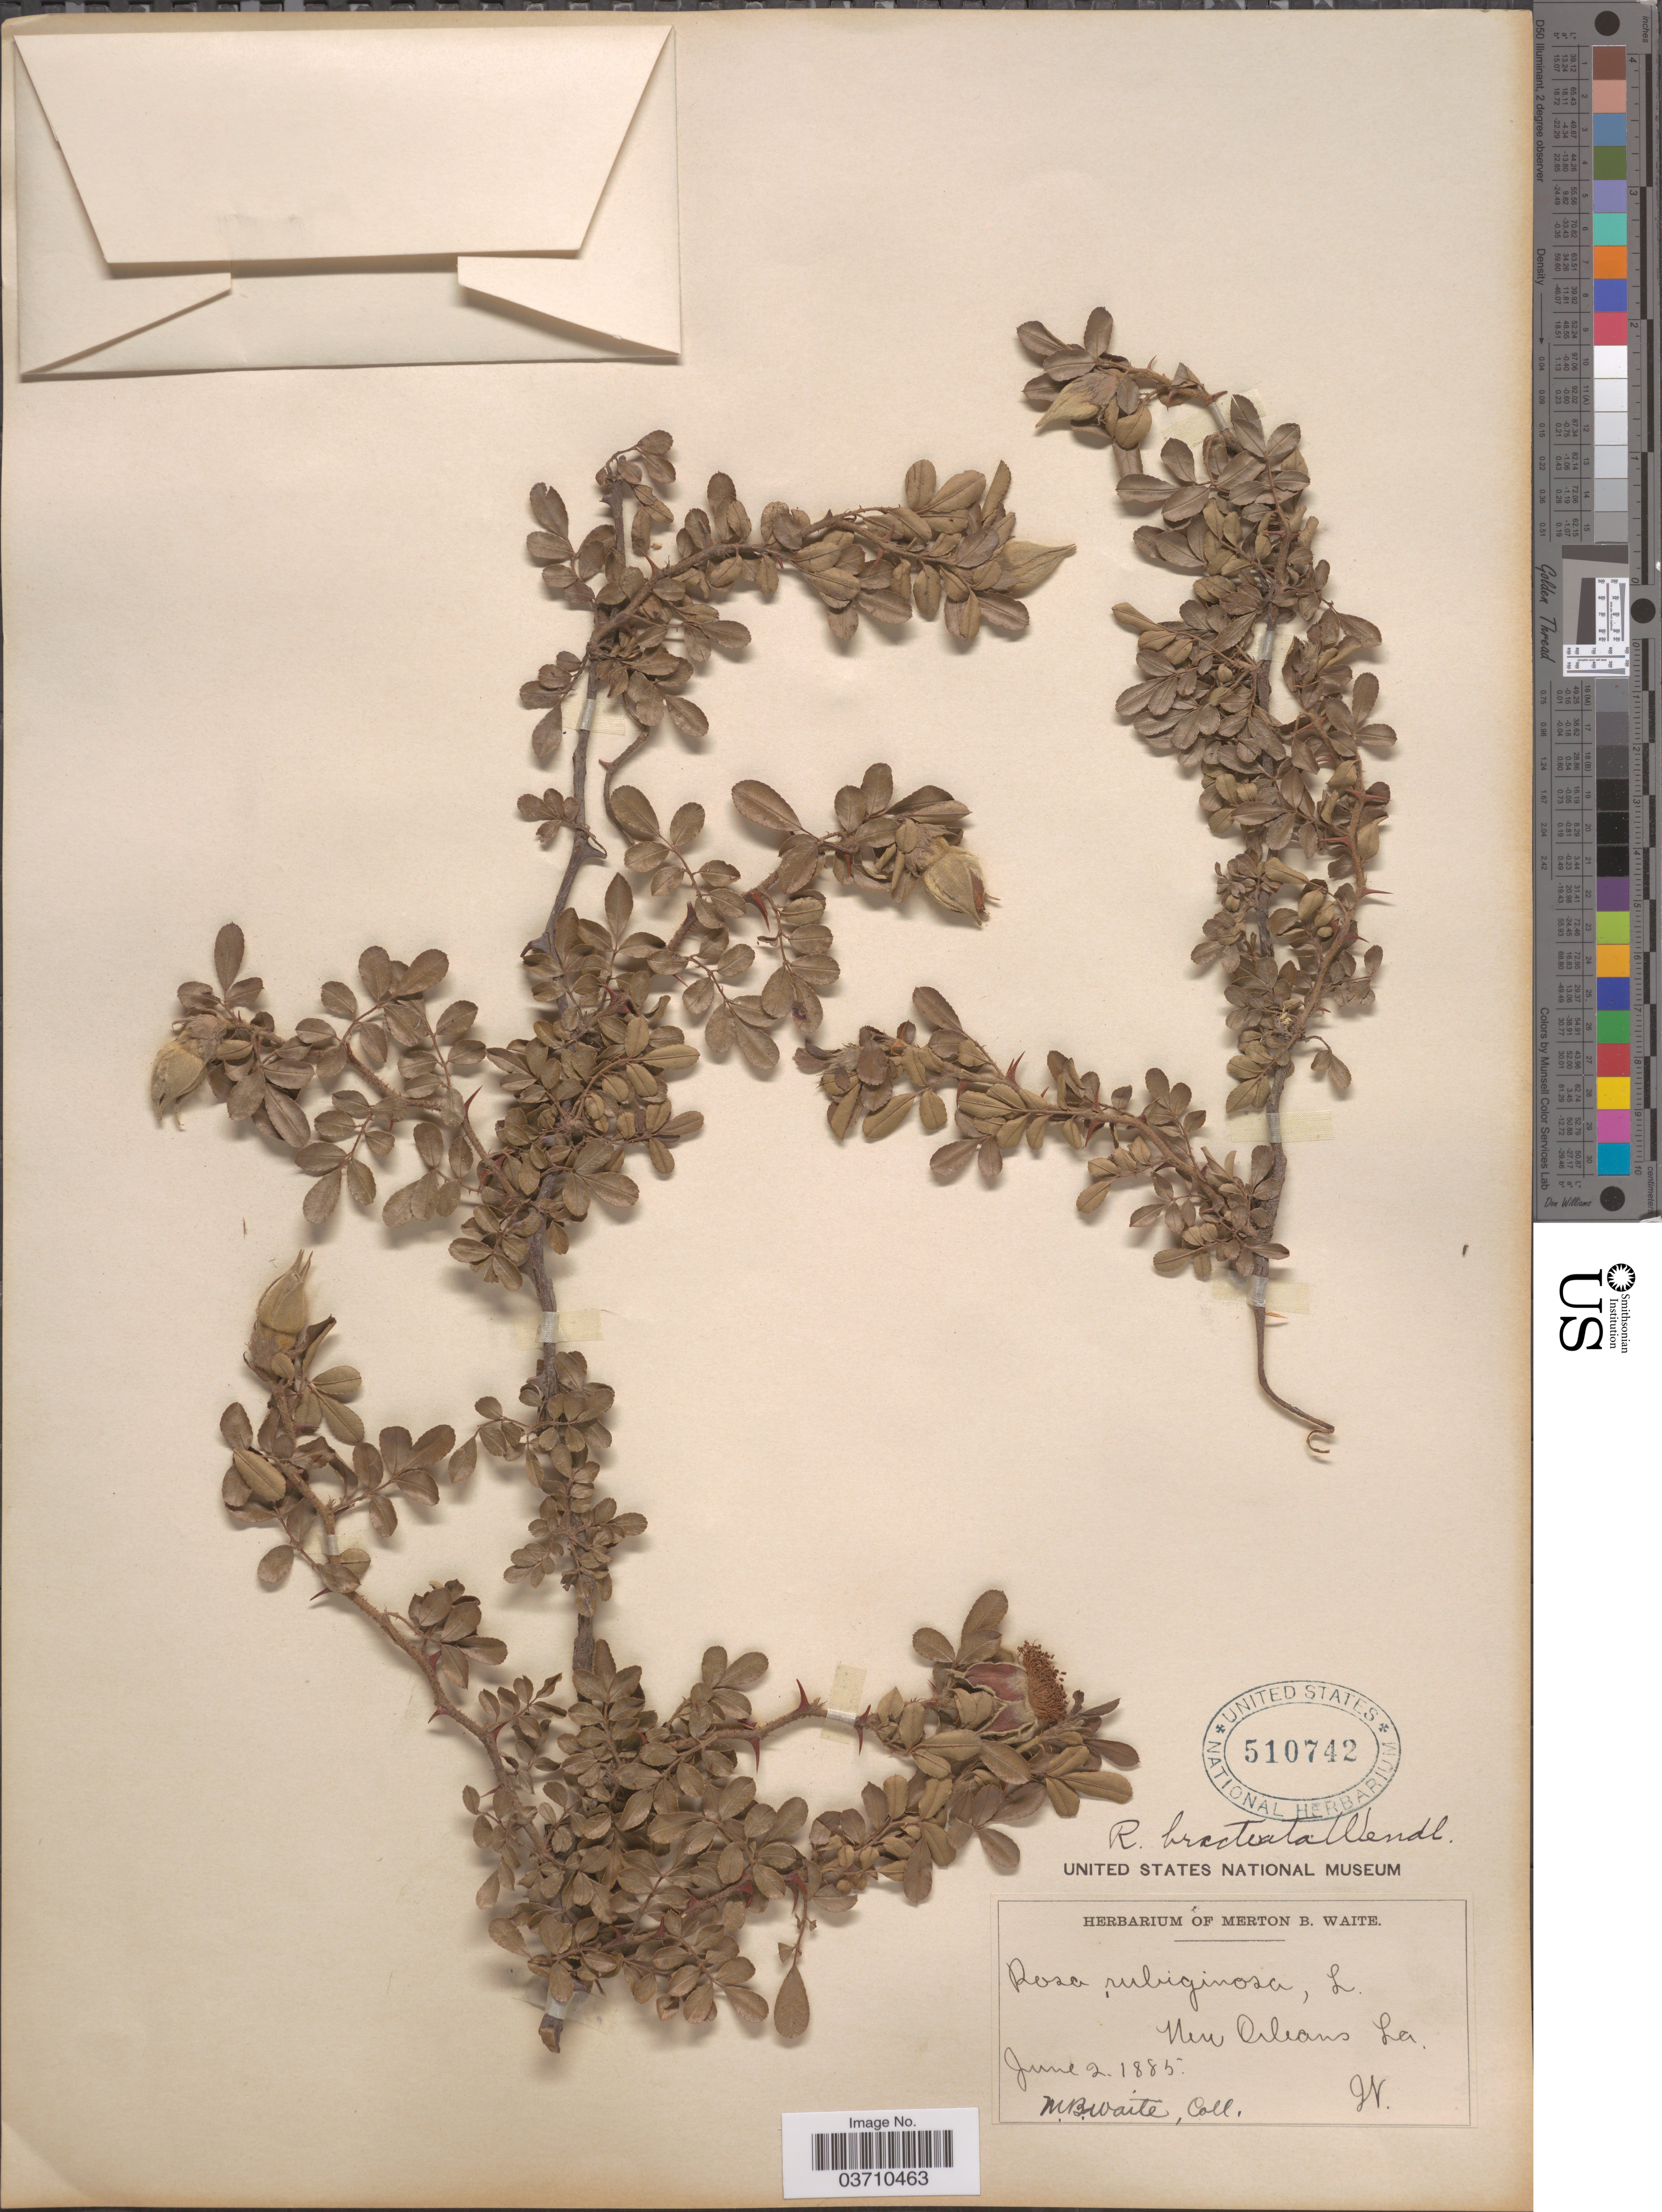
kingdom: Plantae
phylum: Tracheophyta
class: Magnoliopsida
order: Rosales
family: Rosaceae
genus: Rosa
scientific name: Rosa bracteata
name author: J.C. Wendl.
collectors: M. B. Waite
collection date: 1885-06-02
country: United States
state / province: Louisiana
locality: New Orleans.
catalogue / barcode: US 510742